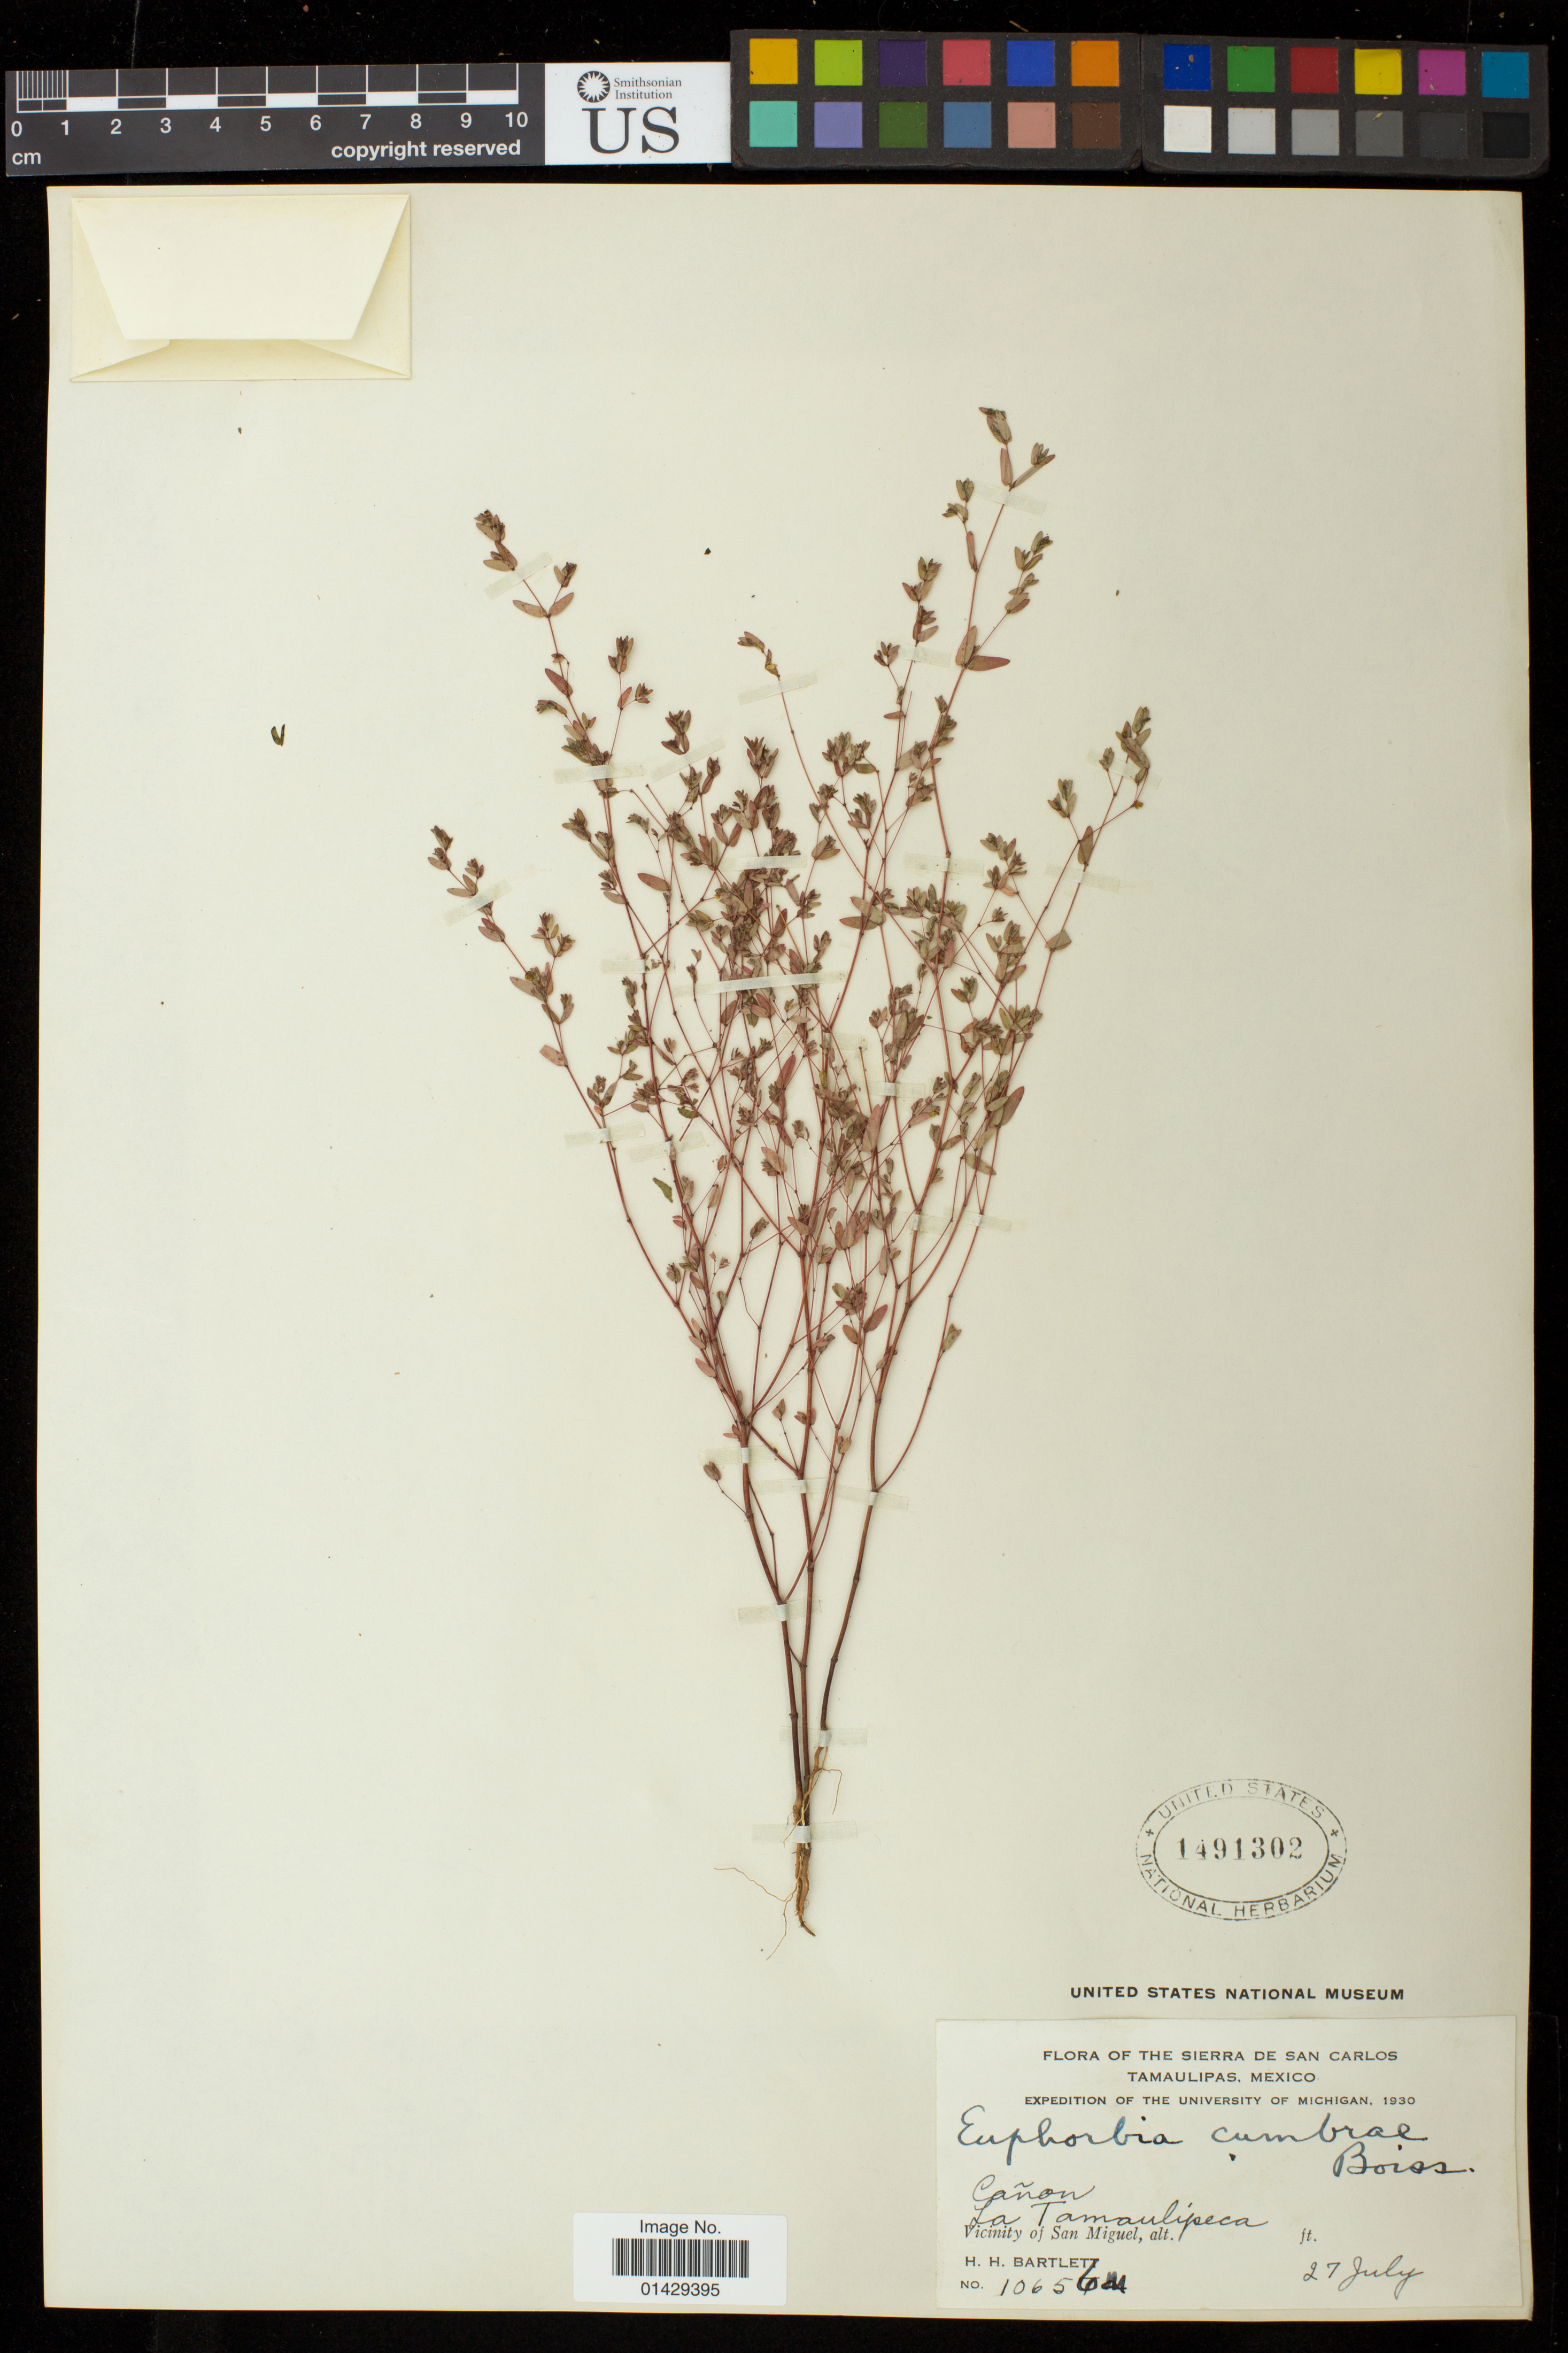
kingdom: Plantae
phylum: Tracheophyta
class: Magnoliopsida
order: Malpighiales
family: Euphorbiaceae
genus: Euphorbia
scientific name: Euphorbia cumbrae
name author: Boiss.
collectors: H. H. Bartlett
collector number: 10656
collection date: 1930-07-27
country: Mexico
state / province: Tamaulipas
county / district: San Carlos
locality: Sierra de San Carlos; Canon La Tamaulipeca; Vicinity of San Miguel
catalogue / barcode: US 1491302